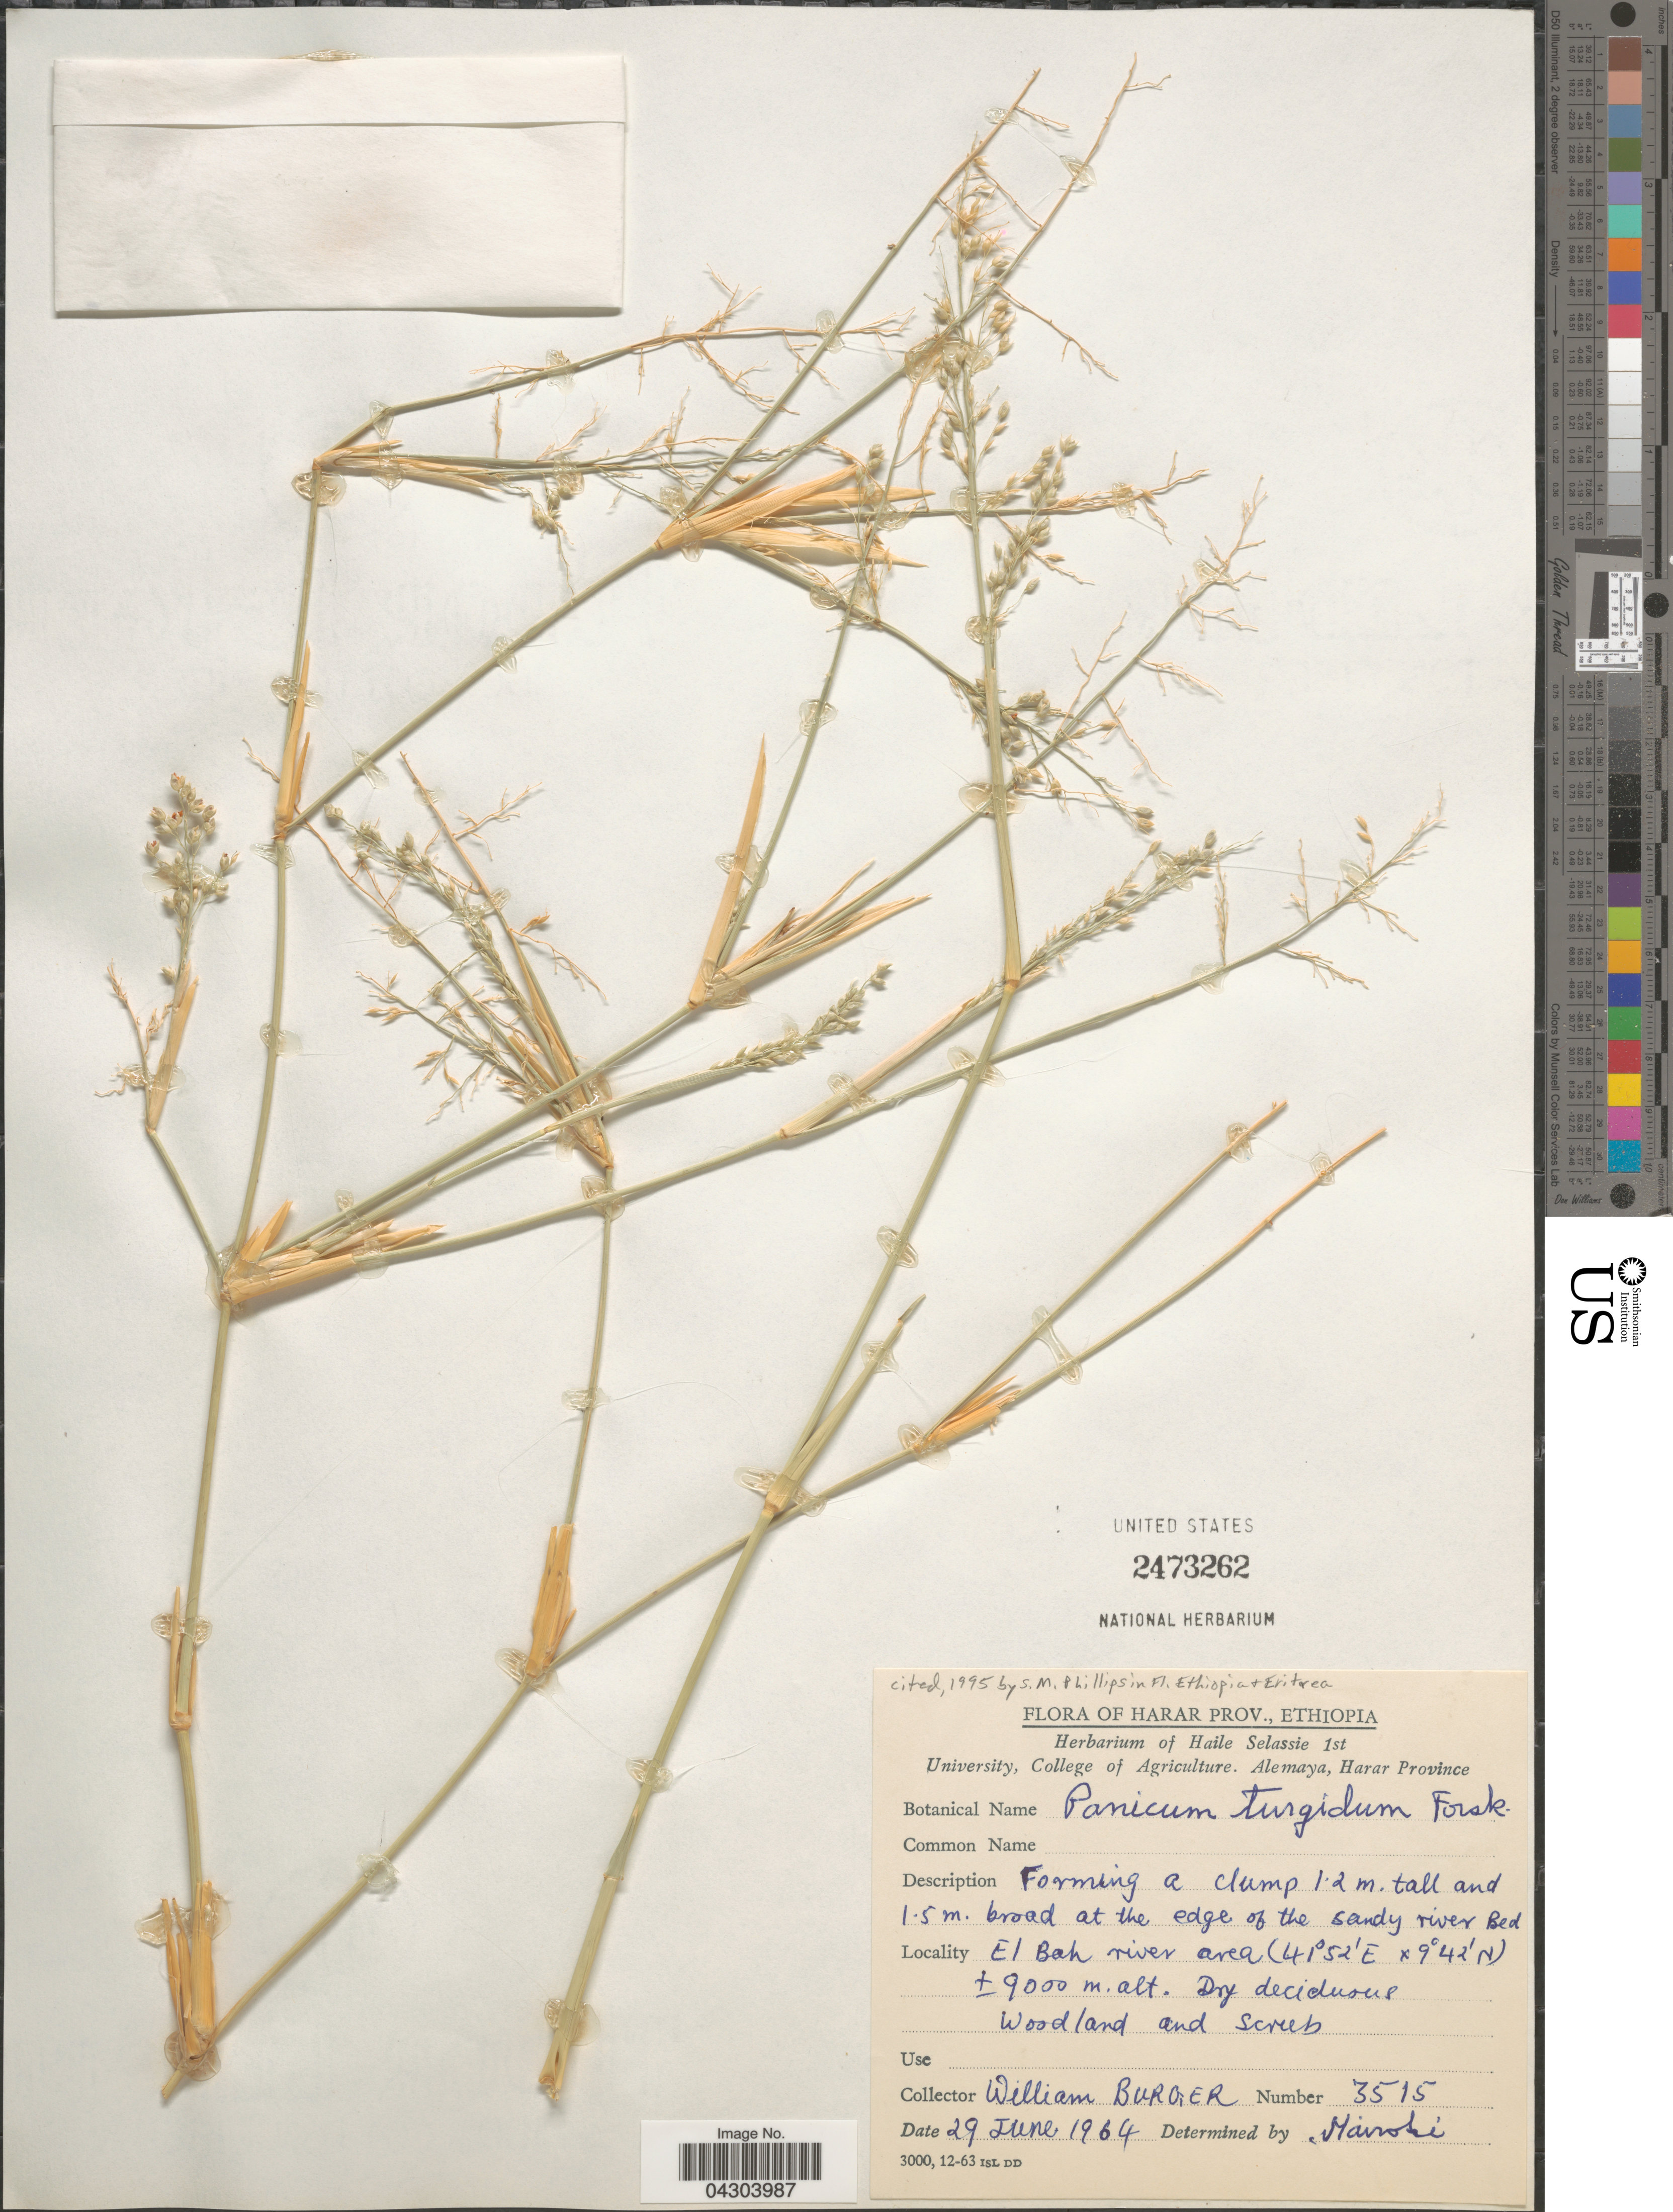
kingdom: Plantae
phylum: Tracheophyta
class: Liliopsida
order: Poales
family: Poaceae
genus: Panicum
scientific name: Panicum turgidum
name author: Forssk.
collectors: W. Burger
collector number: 3515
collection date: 1964-06-29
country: Ethiopia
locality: Harar Prov. El Bah river area.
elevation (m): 9000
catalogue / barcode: US 2473262